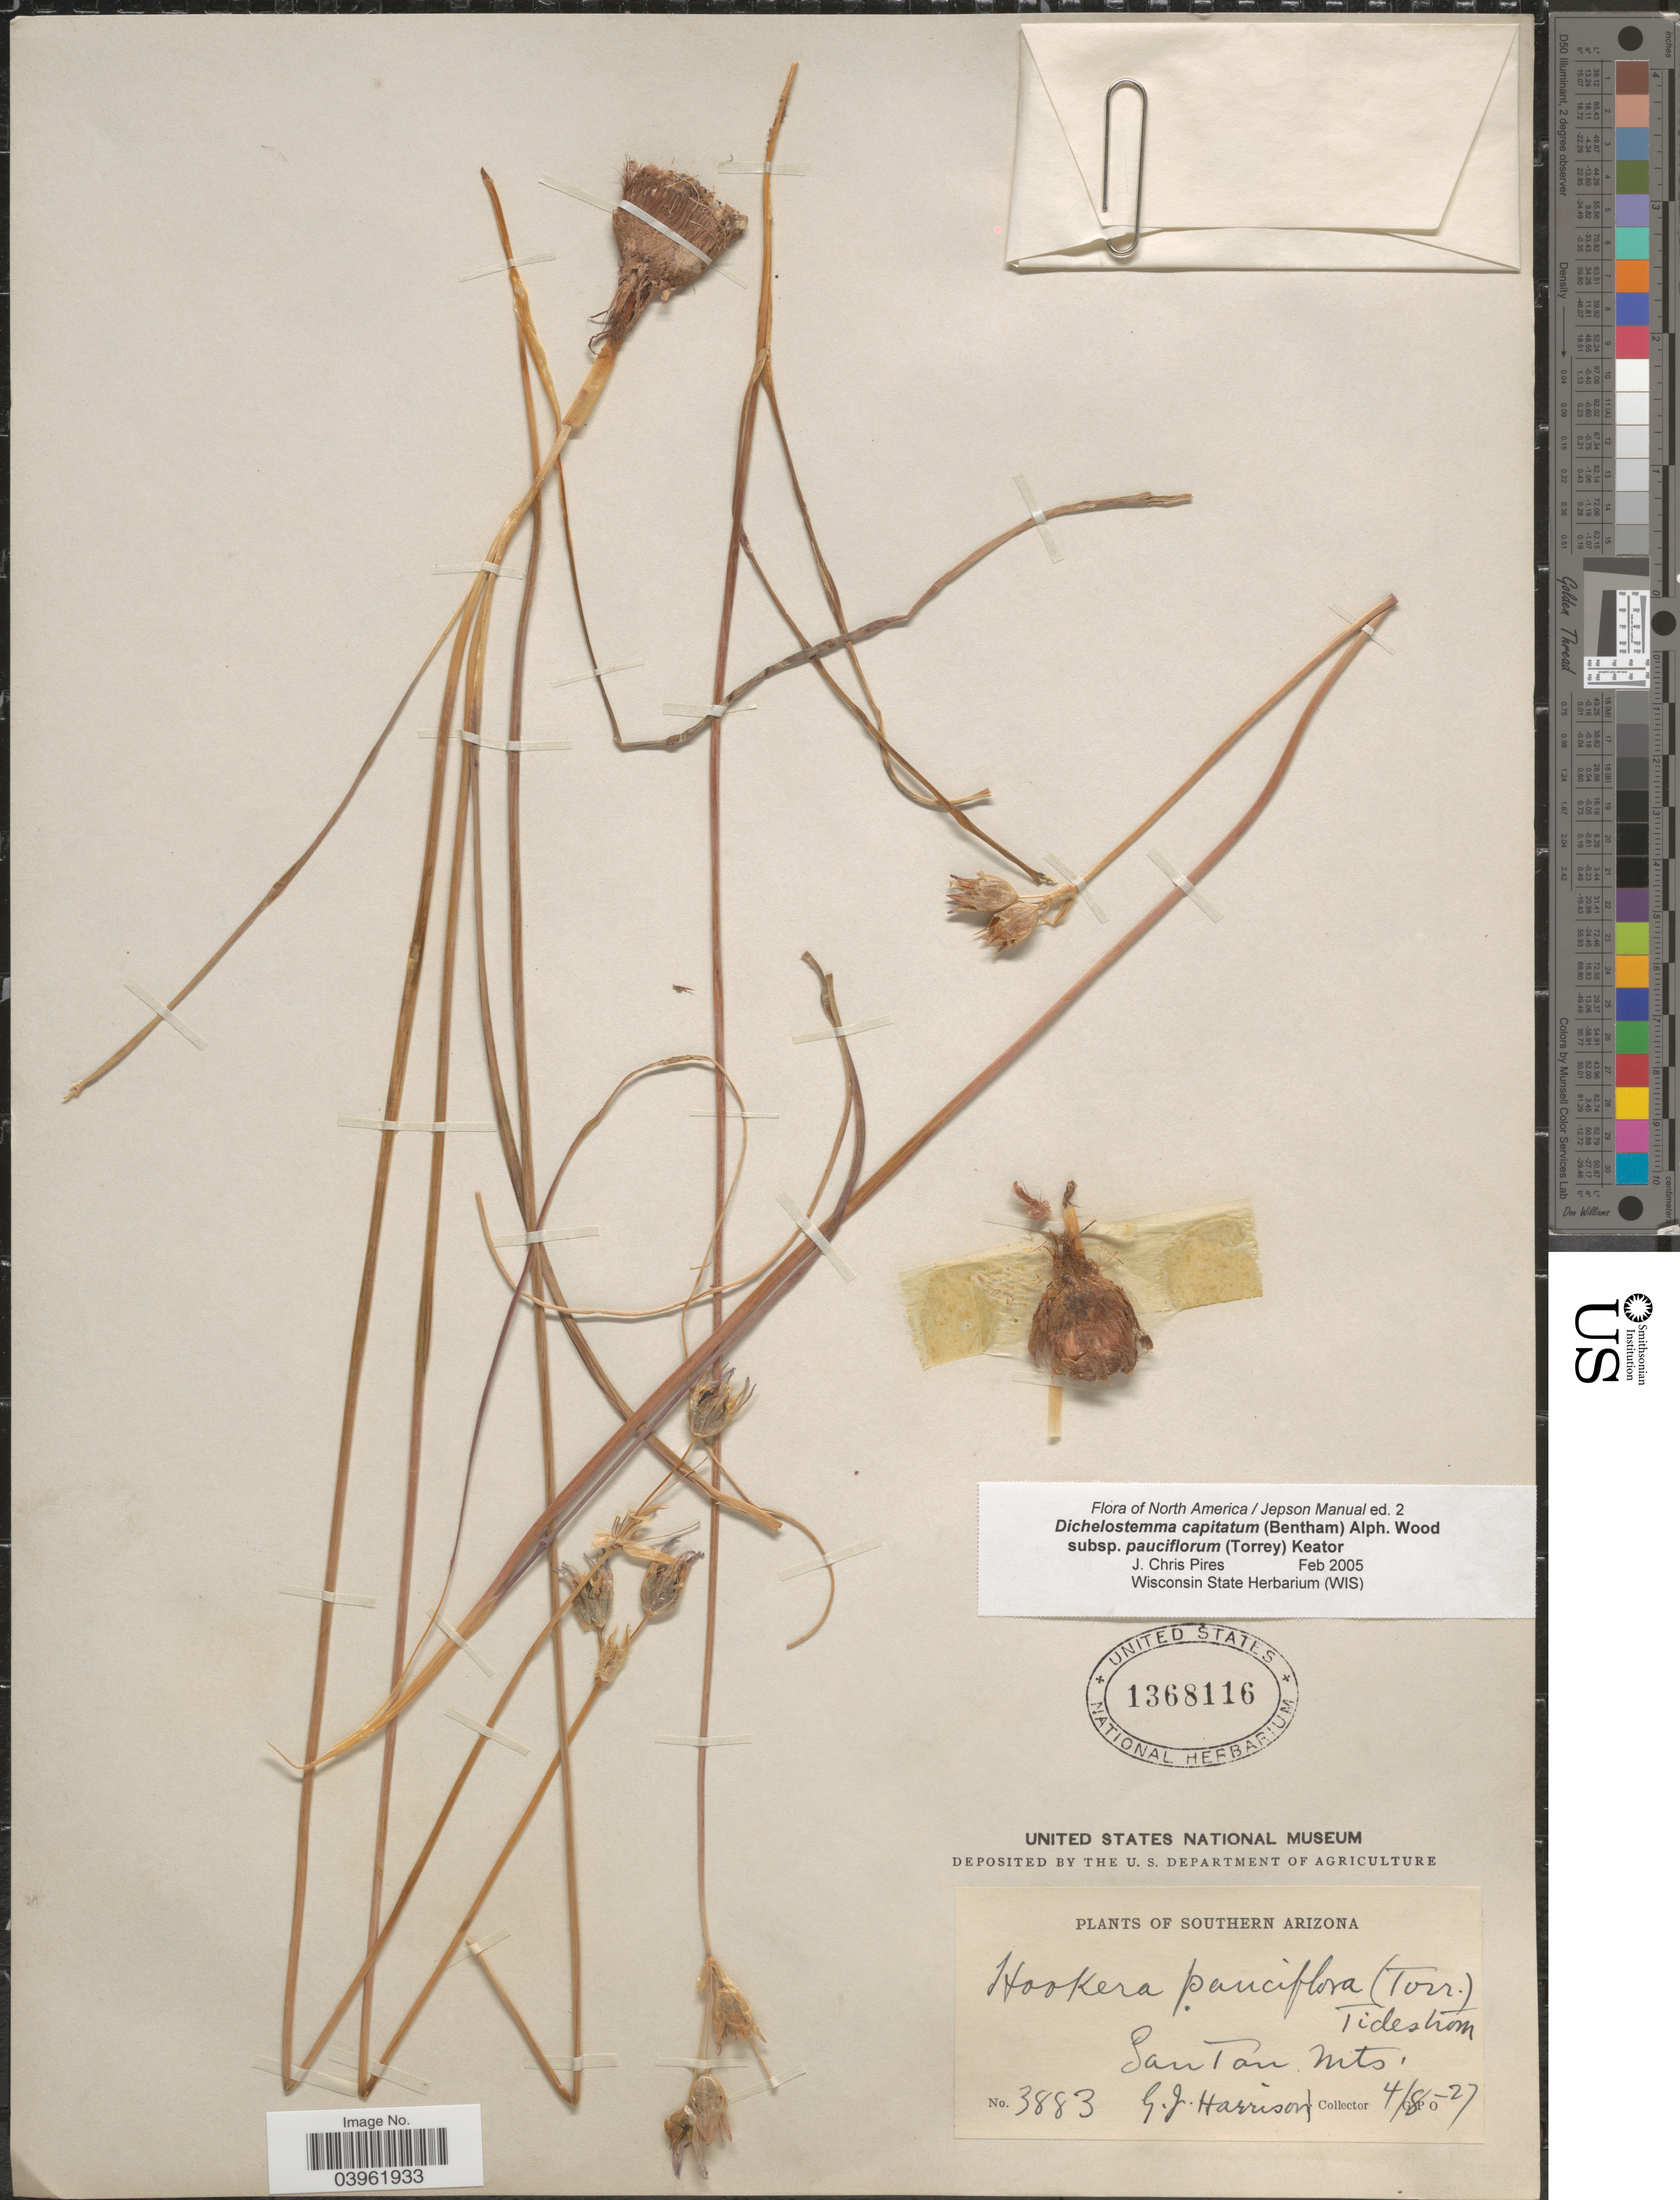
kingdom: Plantae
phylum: Tracheophyta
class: Liliopsida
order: Asparagales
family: Asparagaceae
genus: Dichelostemma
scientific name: Dichelostemma capitatum subsp. pauciflorum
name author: (Torr.) Keator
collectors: G. J. Harrison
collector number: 3883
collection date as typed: Transcribed d/m/y: 8/4/27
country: United States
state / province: Arizona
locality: Southern Arizona. San Tan Mts.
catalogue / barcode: US 1368116